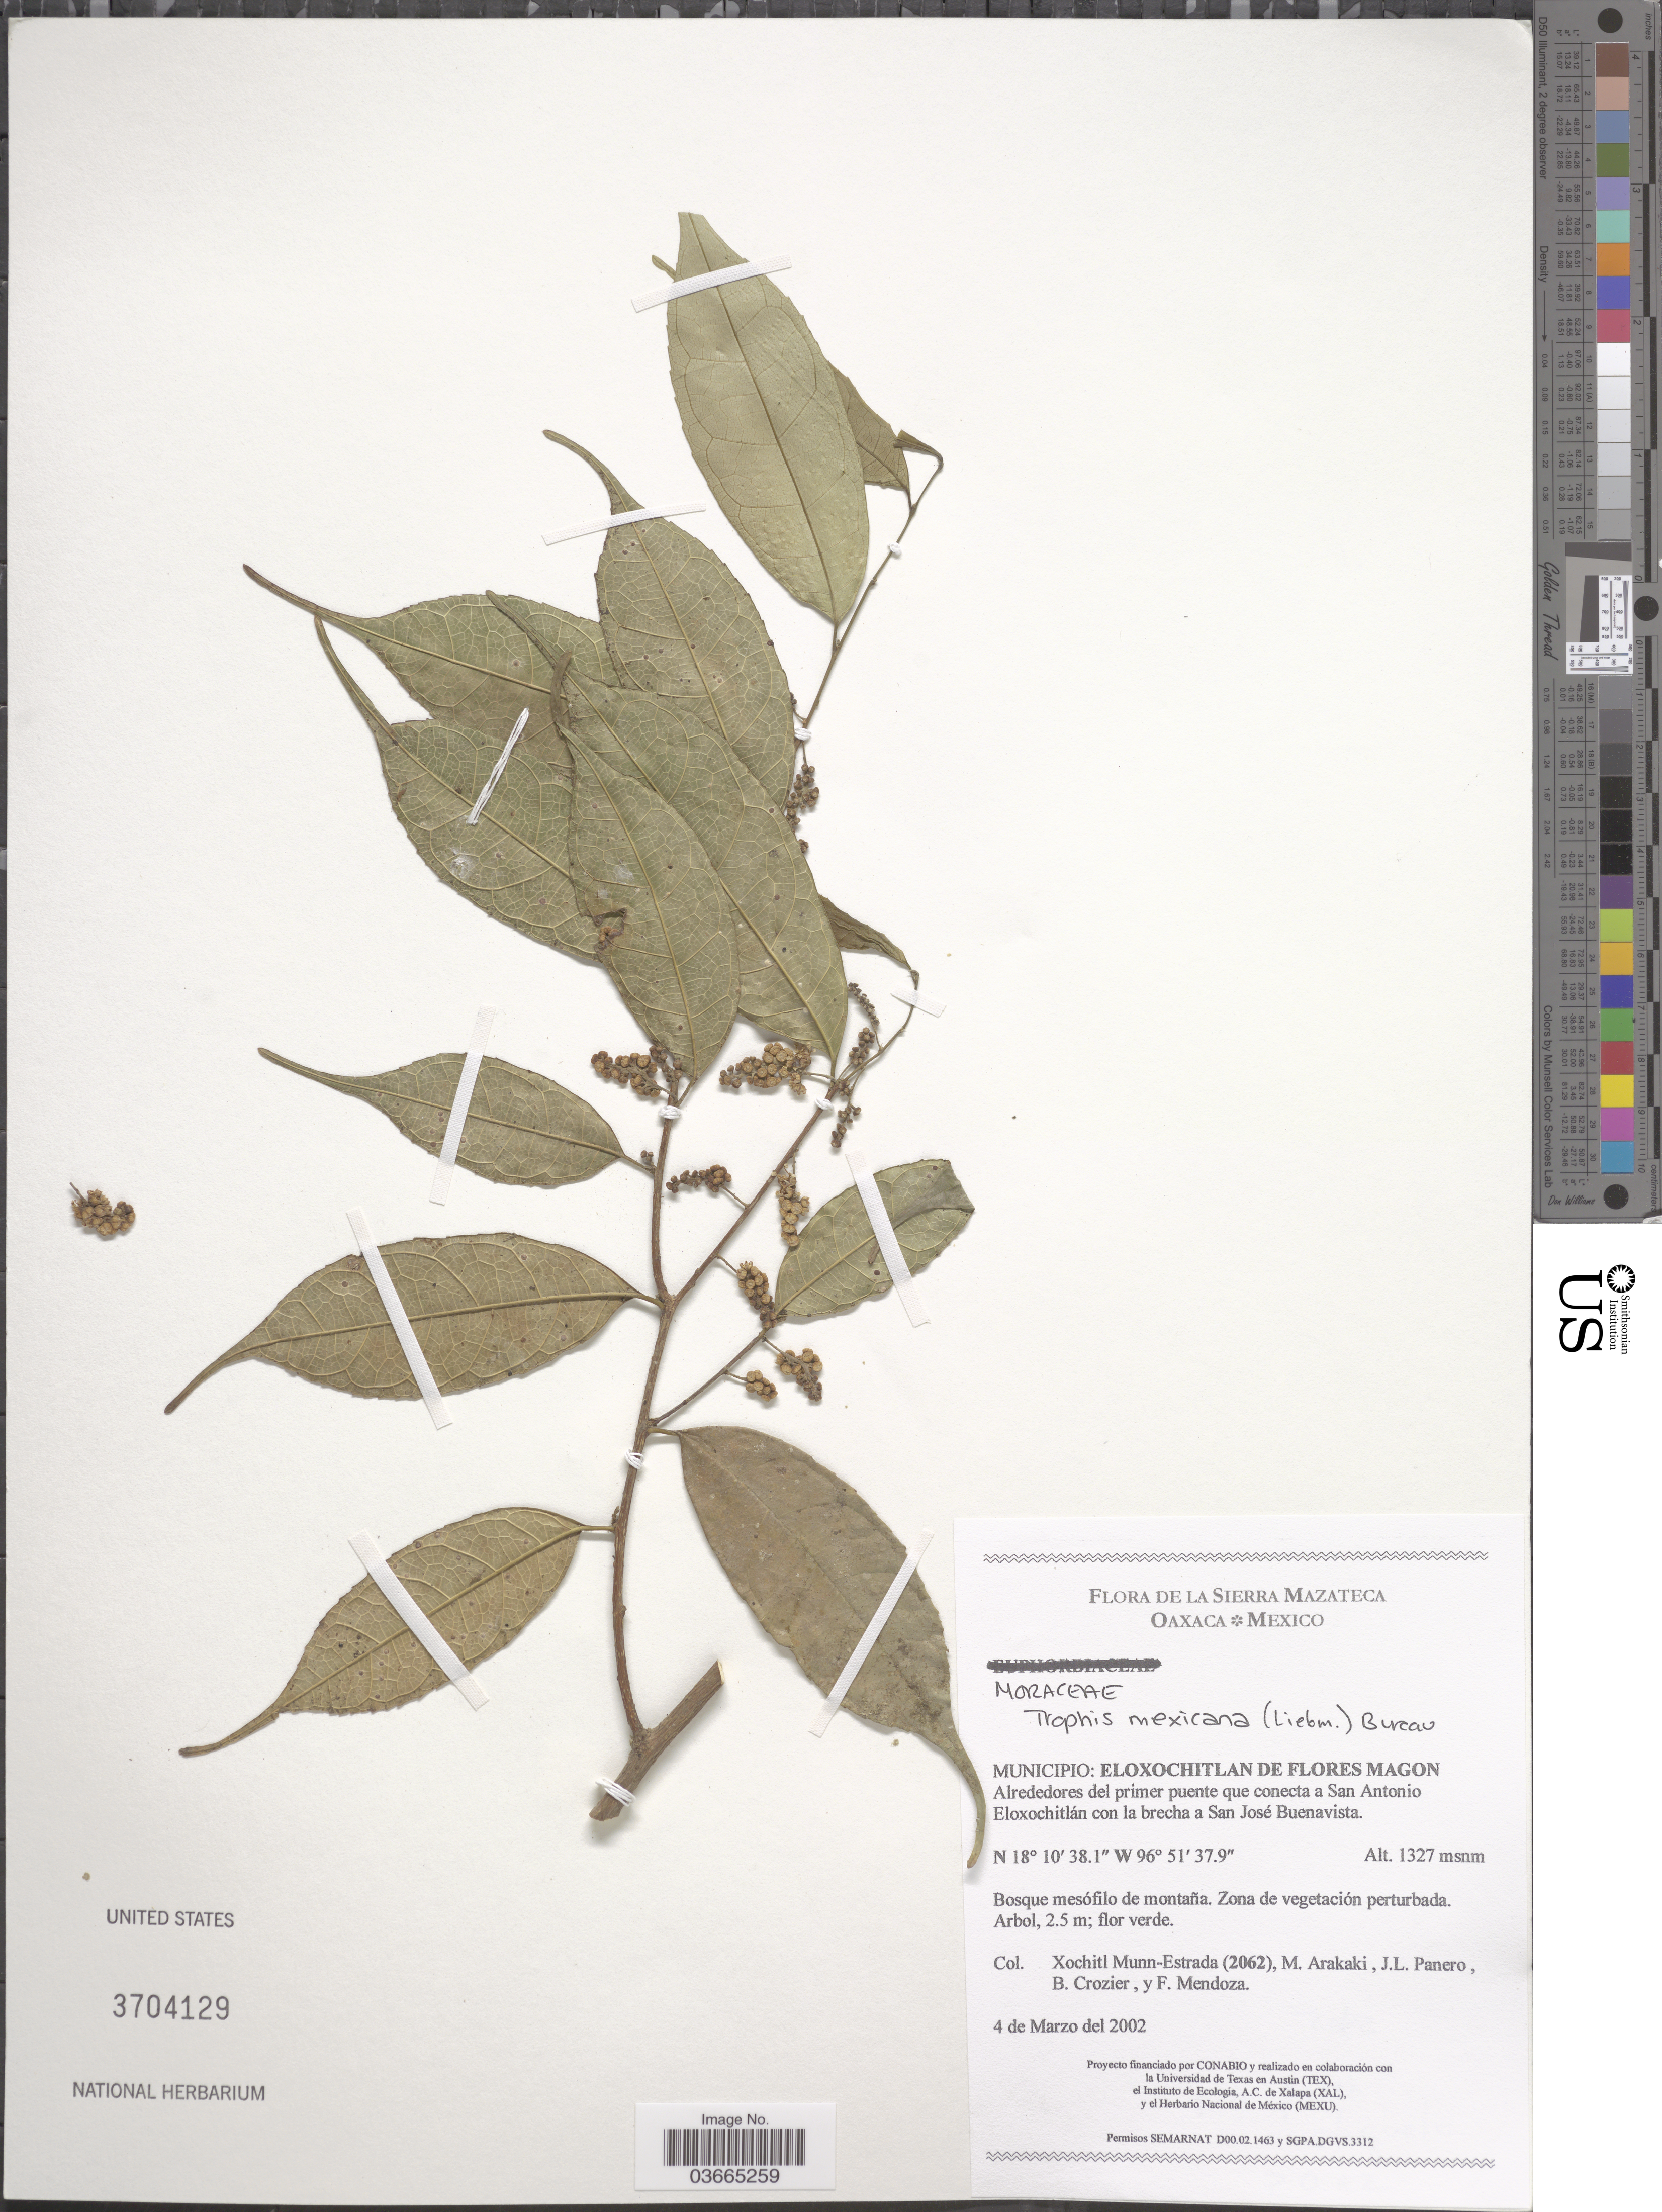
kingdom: Plantae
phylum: Tracheophyta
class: Magnoliopsida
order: Rosales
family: Moraceae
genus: Trophis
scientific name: Trophis mexicana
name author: (Liebm.) Bureau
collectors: X. Munn-Estrada, M. Arakaki, J. L. Panero, B. Crozier & F. Mendoza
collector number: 2062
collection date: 2002-03-04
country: Mexico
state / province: Oaxaca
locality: La Sierra Mazateca. Municipio: Eloxochitlan de Flores Magon. Alrededores del primer puente que conecta a San Antonio Eloxochitlán con la brecha a San José Buenavista.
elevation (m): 1327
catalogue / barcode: US 3704129